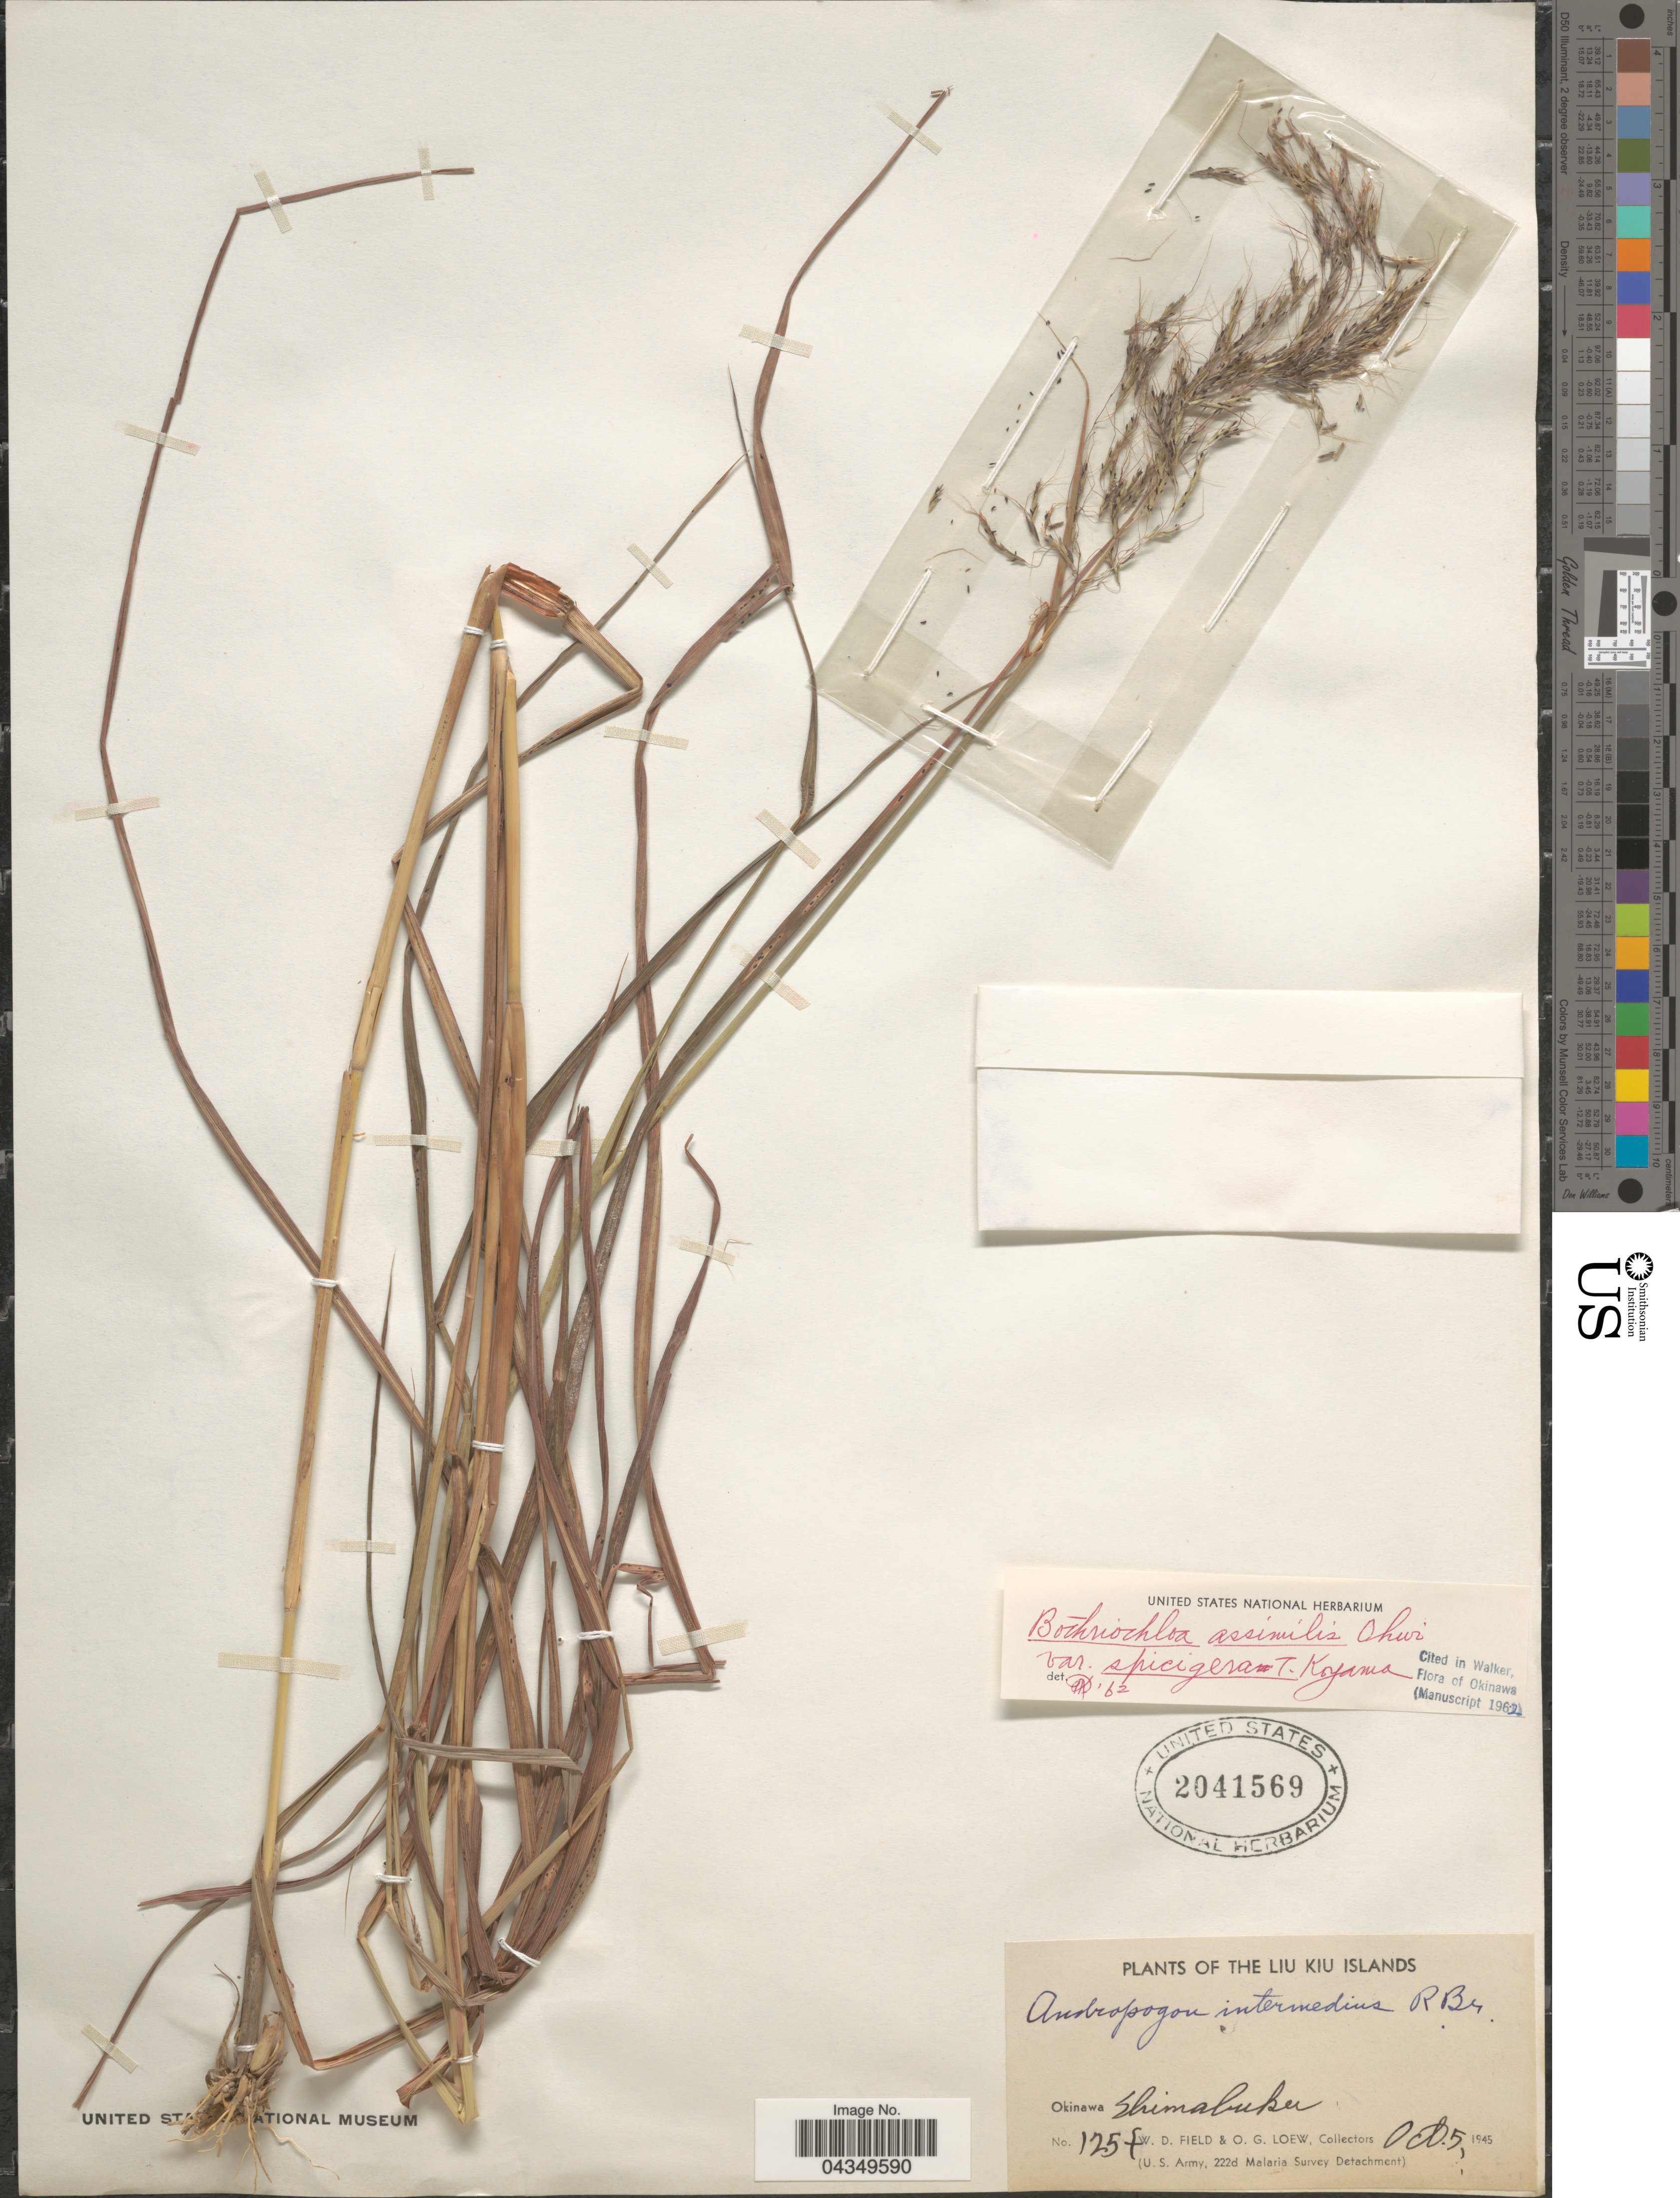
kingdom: Plantae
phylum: Tracheophyta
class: Liliopsida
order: Poales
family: Poaceae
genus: Capillipedium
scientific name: Capillipedium parviflorum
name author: (R. Br.) Stapf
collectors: W. D. Field & O. G. Loew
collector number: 1254*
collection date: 1945-10-05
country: Japan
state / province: Okinawa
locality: The Liu Kiu Islands. Okinawa Shimabuku.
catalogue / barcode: US 2041569